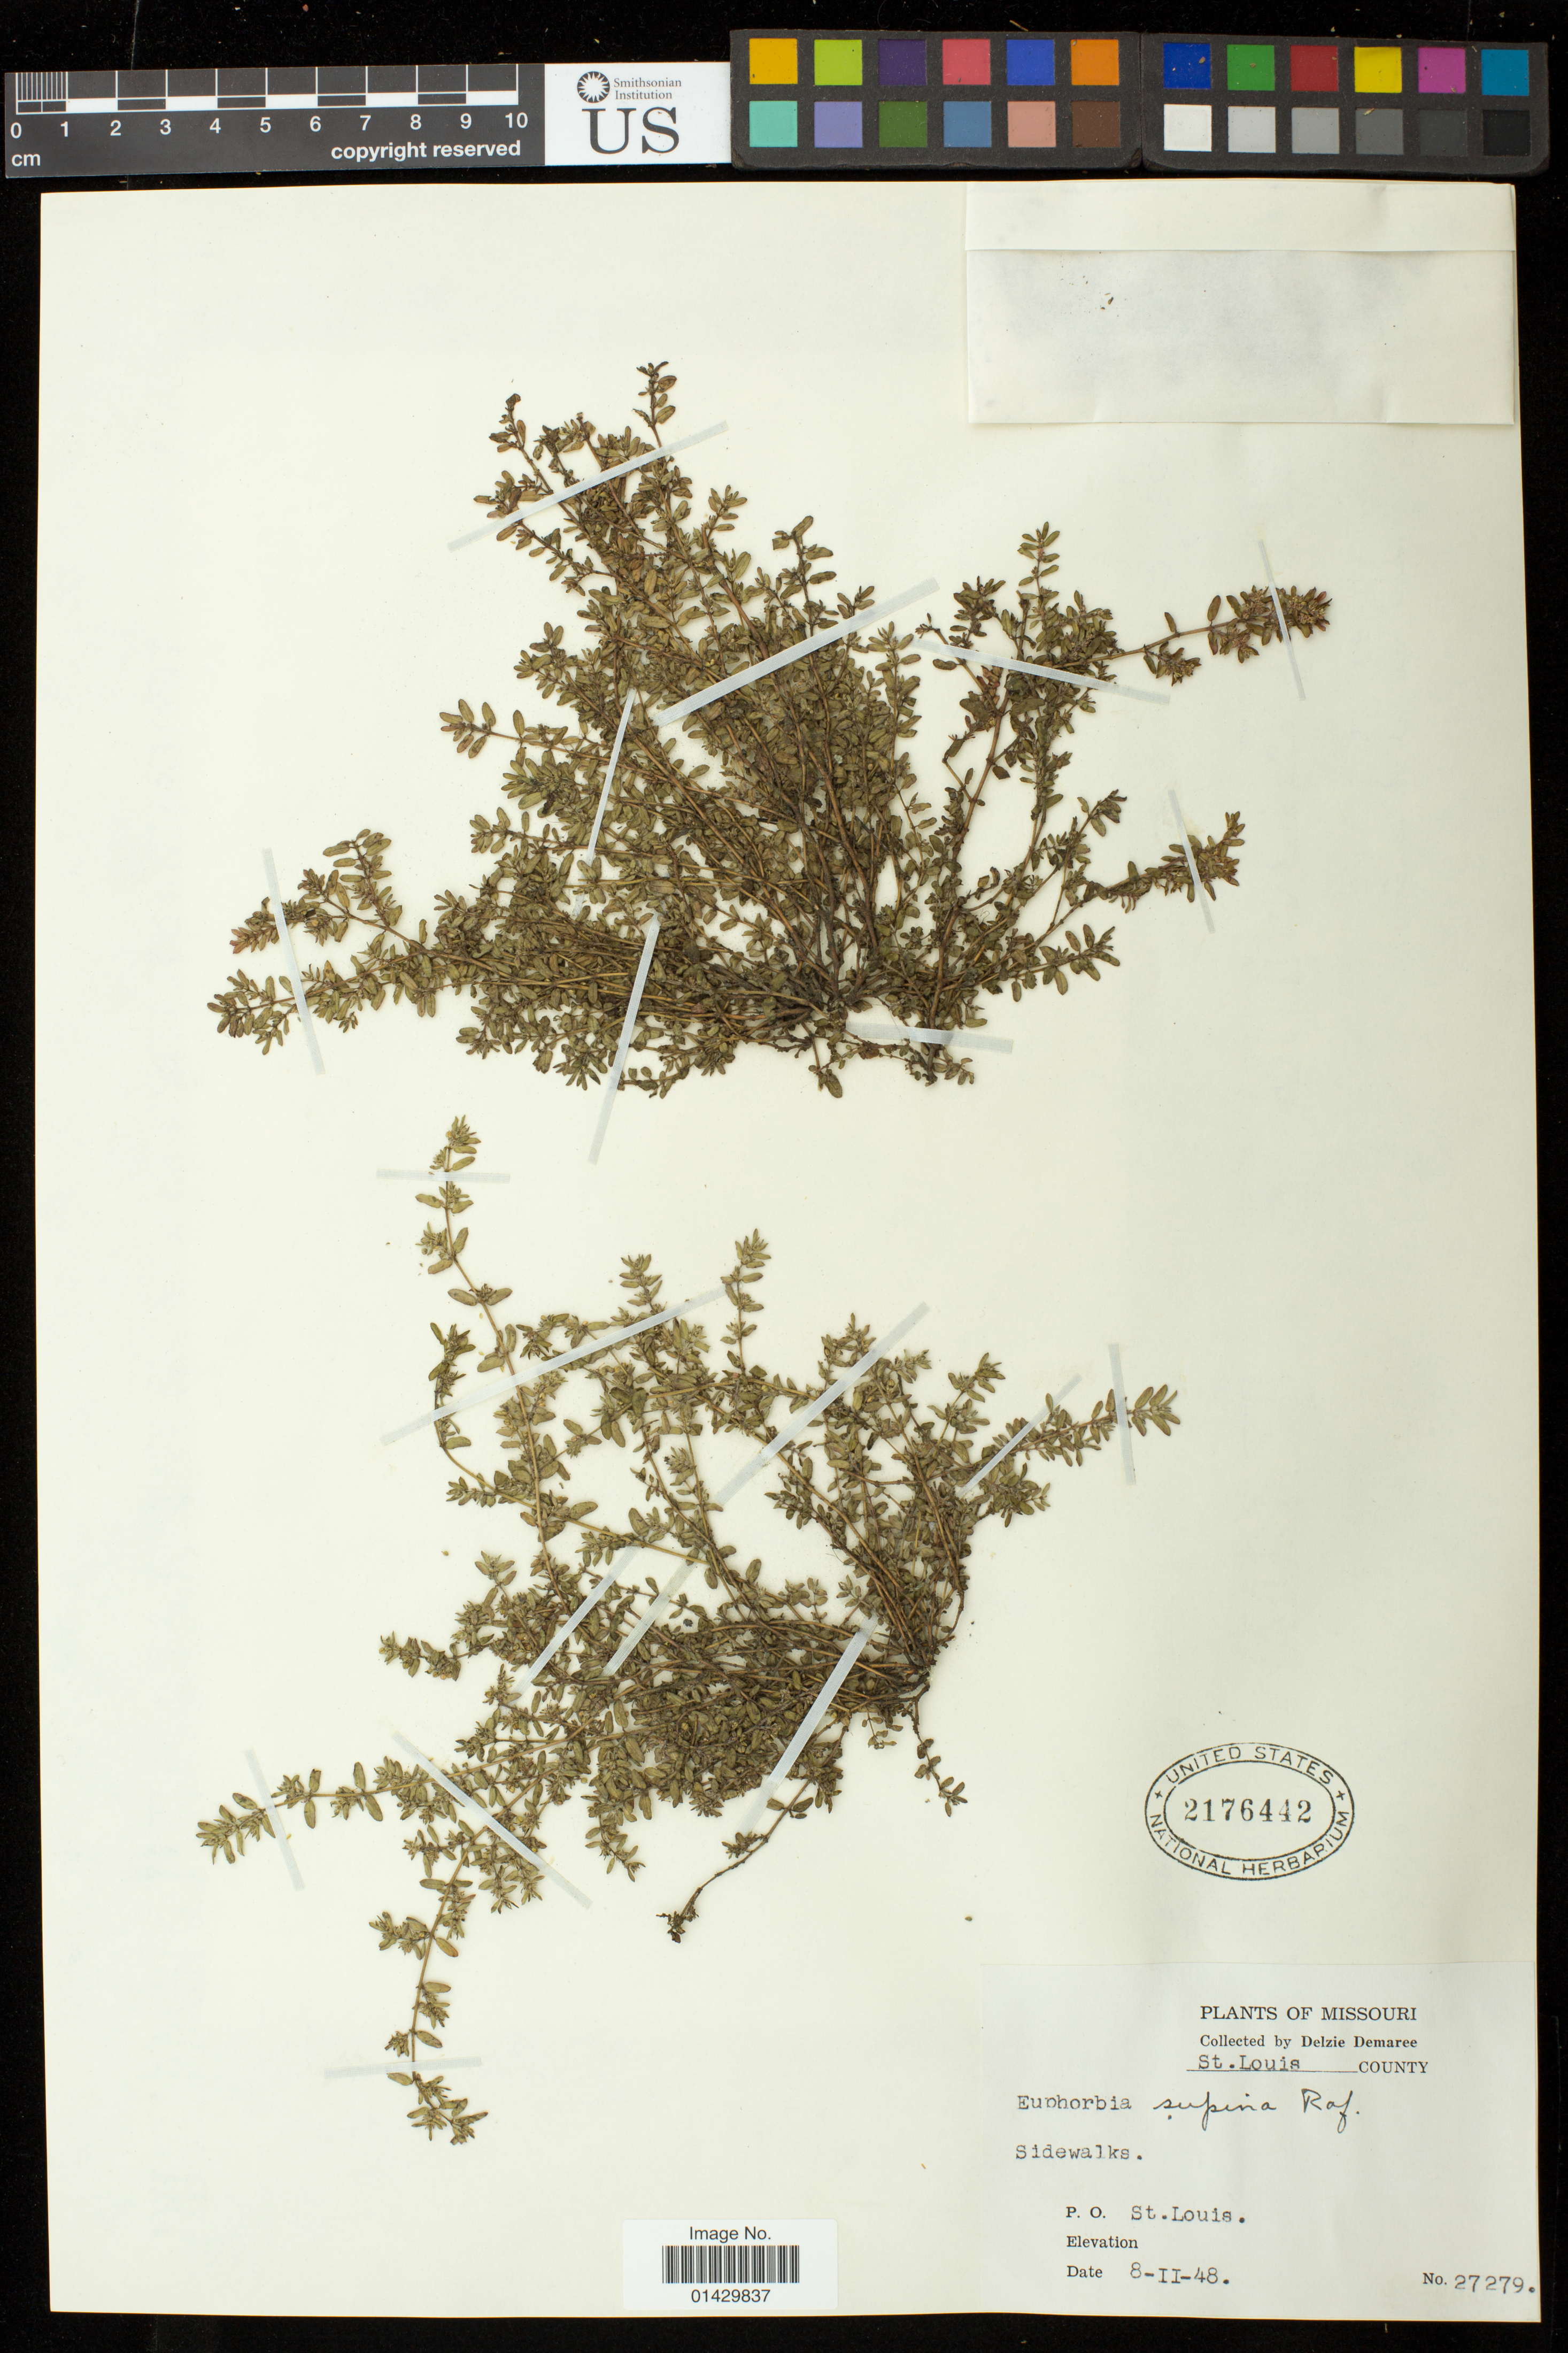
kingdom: Plantae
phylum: Tracheophyta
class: Magnoliopsida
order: Malpighiales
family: Euphorbiaceae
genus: Euphorbia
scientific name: Euphorbia maculata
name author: L.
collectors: D. Demaree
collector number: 27279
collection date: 1948-02-08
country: United States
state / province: Missouri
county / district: St. Louis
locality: St. Louis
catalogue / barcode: US 2176442